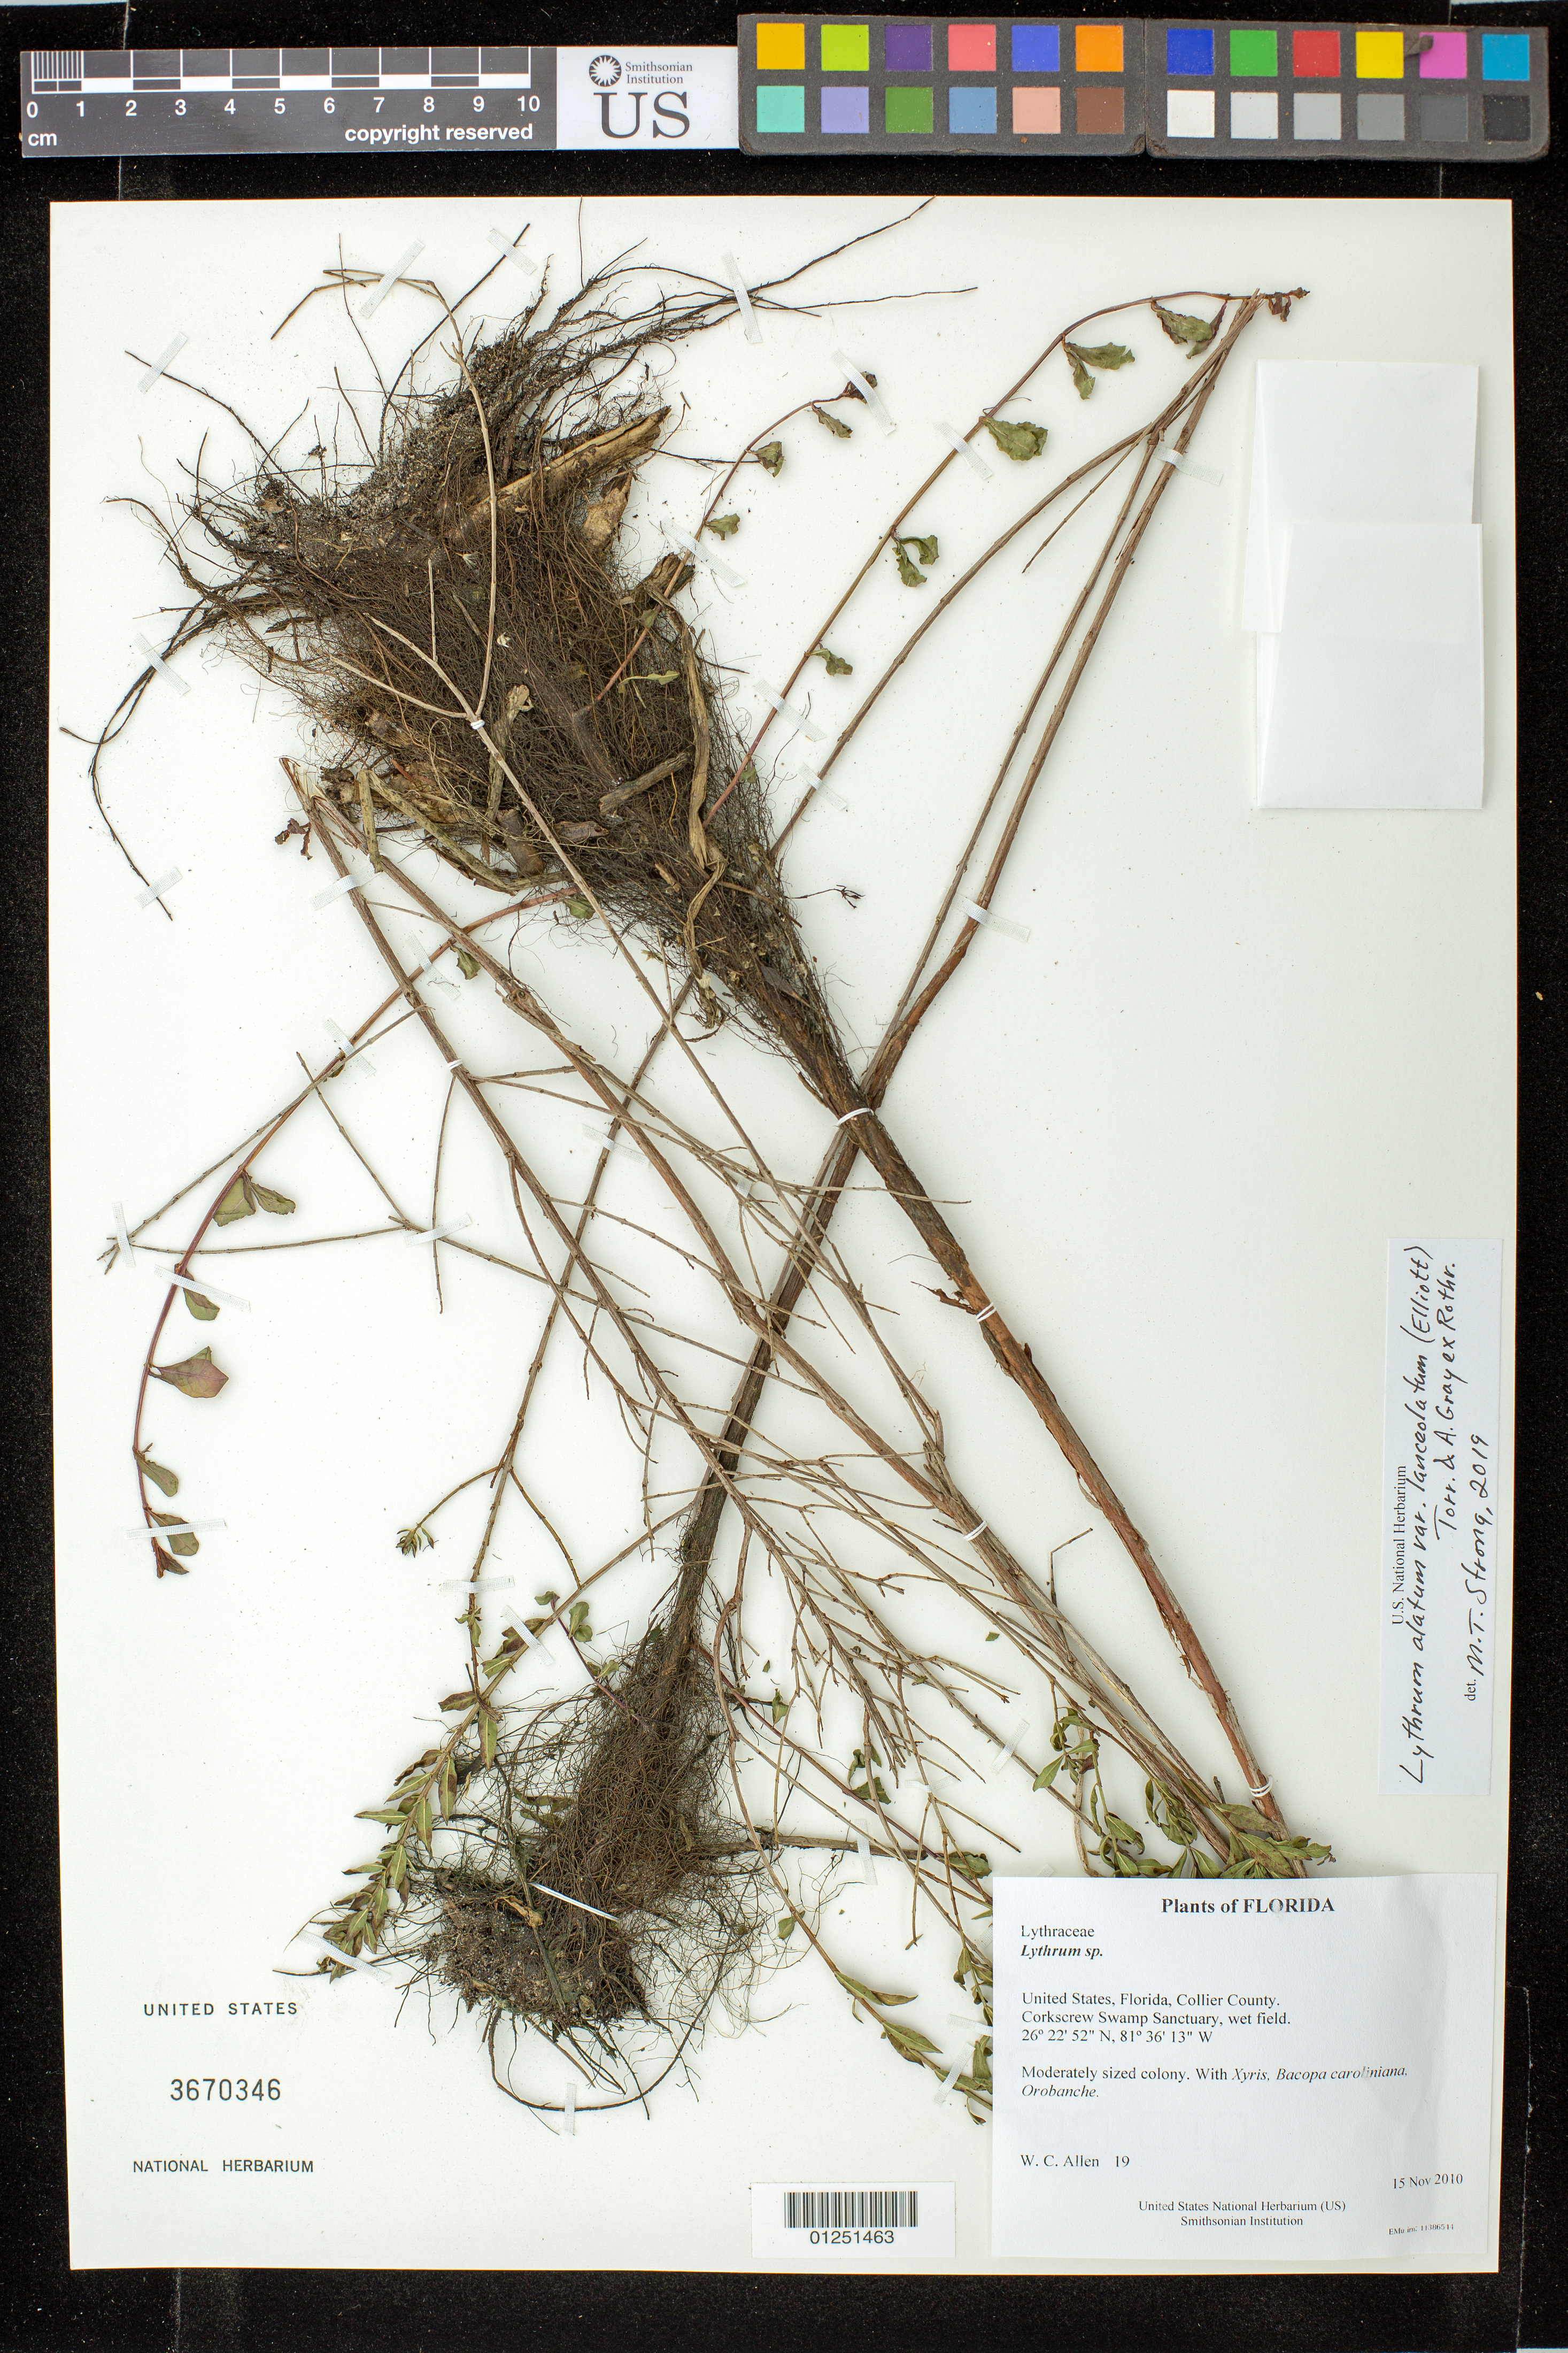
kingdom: Plantae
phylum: Tracheophyta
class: Magnoliopsida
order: Myrtales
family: Lythraceae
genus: Lythrum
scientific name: Lythrum alatum var. lanceolatum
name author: (Elliott) A. Gray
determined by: Strong, Mark T., (BOT), Smithsonian Institution - National Museum of Natural History (UNITED STATES)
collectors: W. C. Allen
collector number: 19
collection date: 2010-11-15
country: United States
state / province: Florida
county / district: Collier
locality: Corkscrew Swamp Sanctuary, wet field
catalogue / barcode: US 3670346